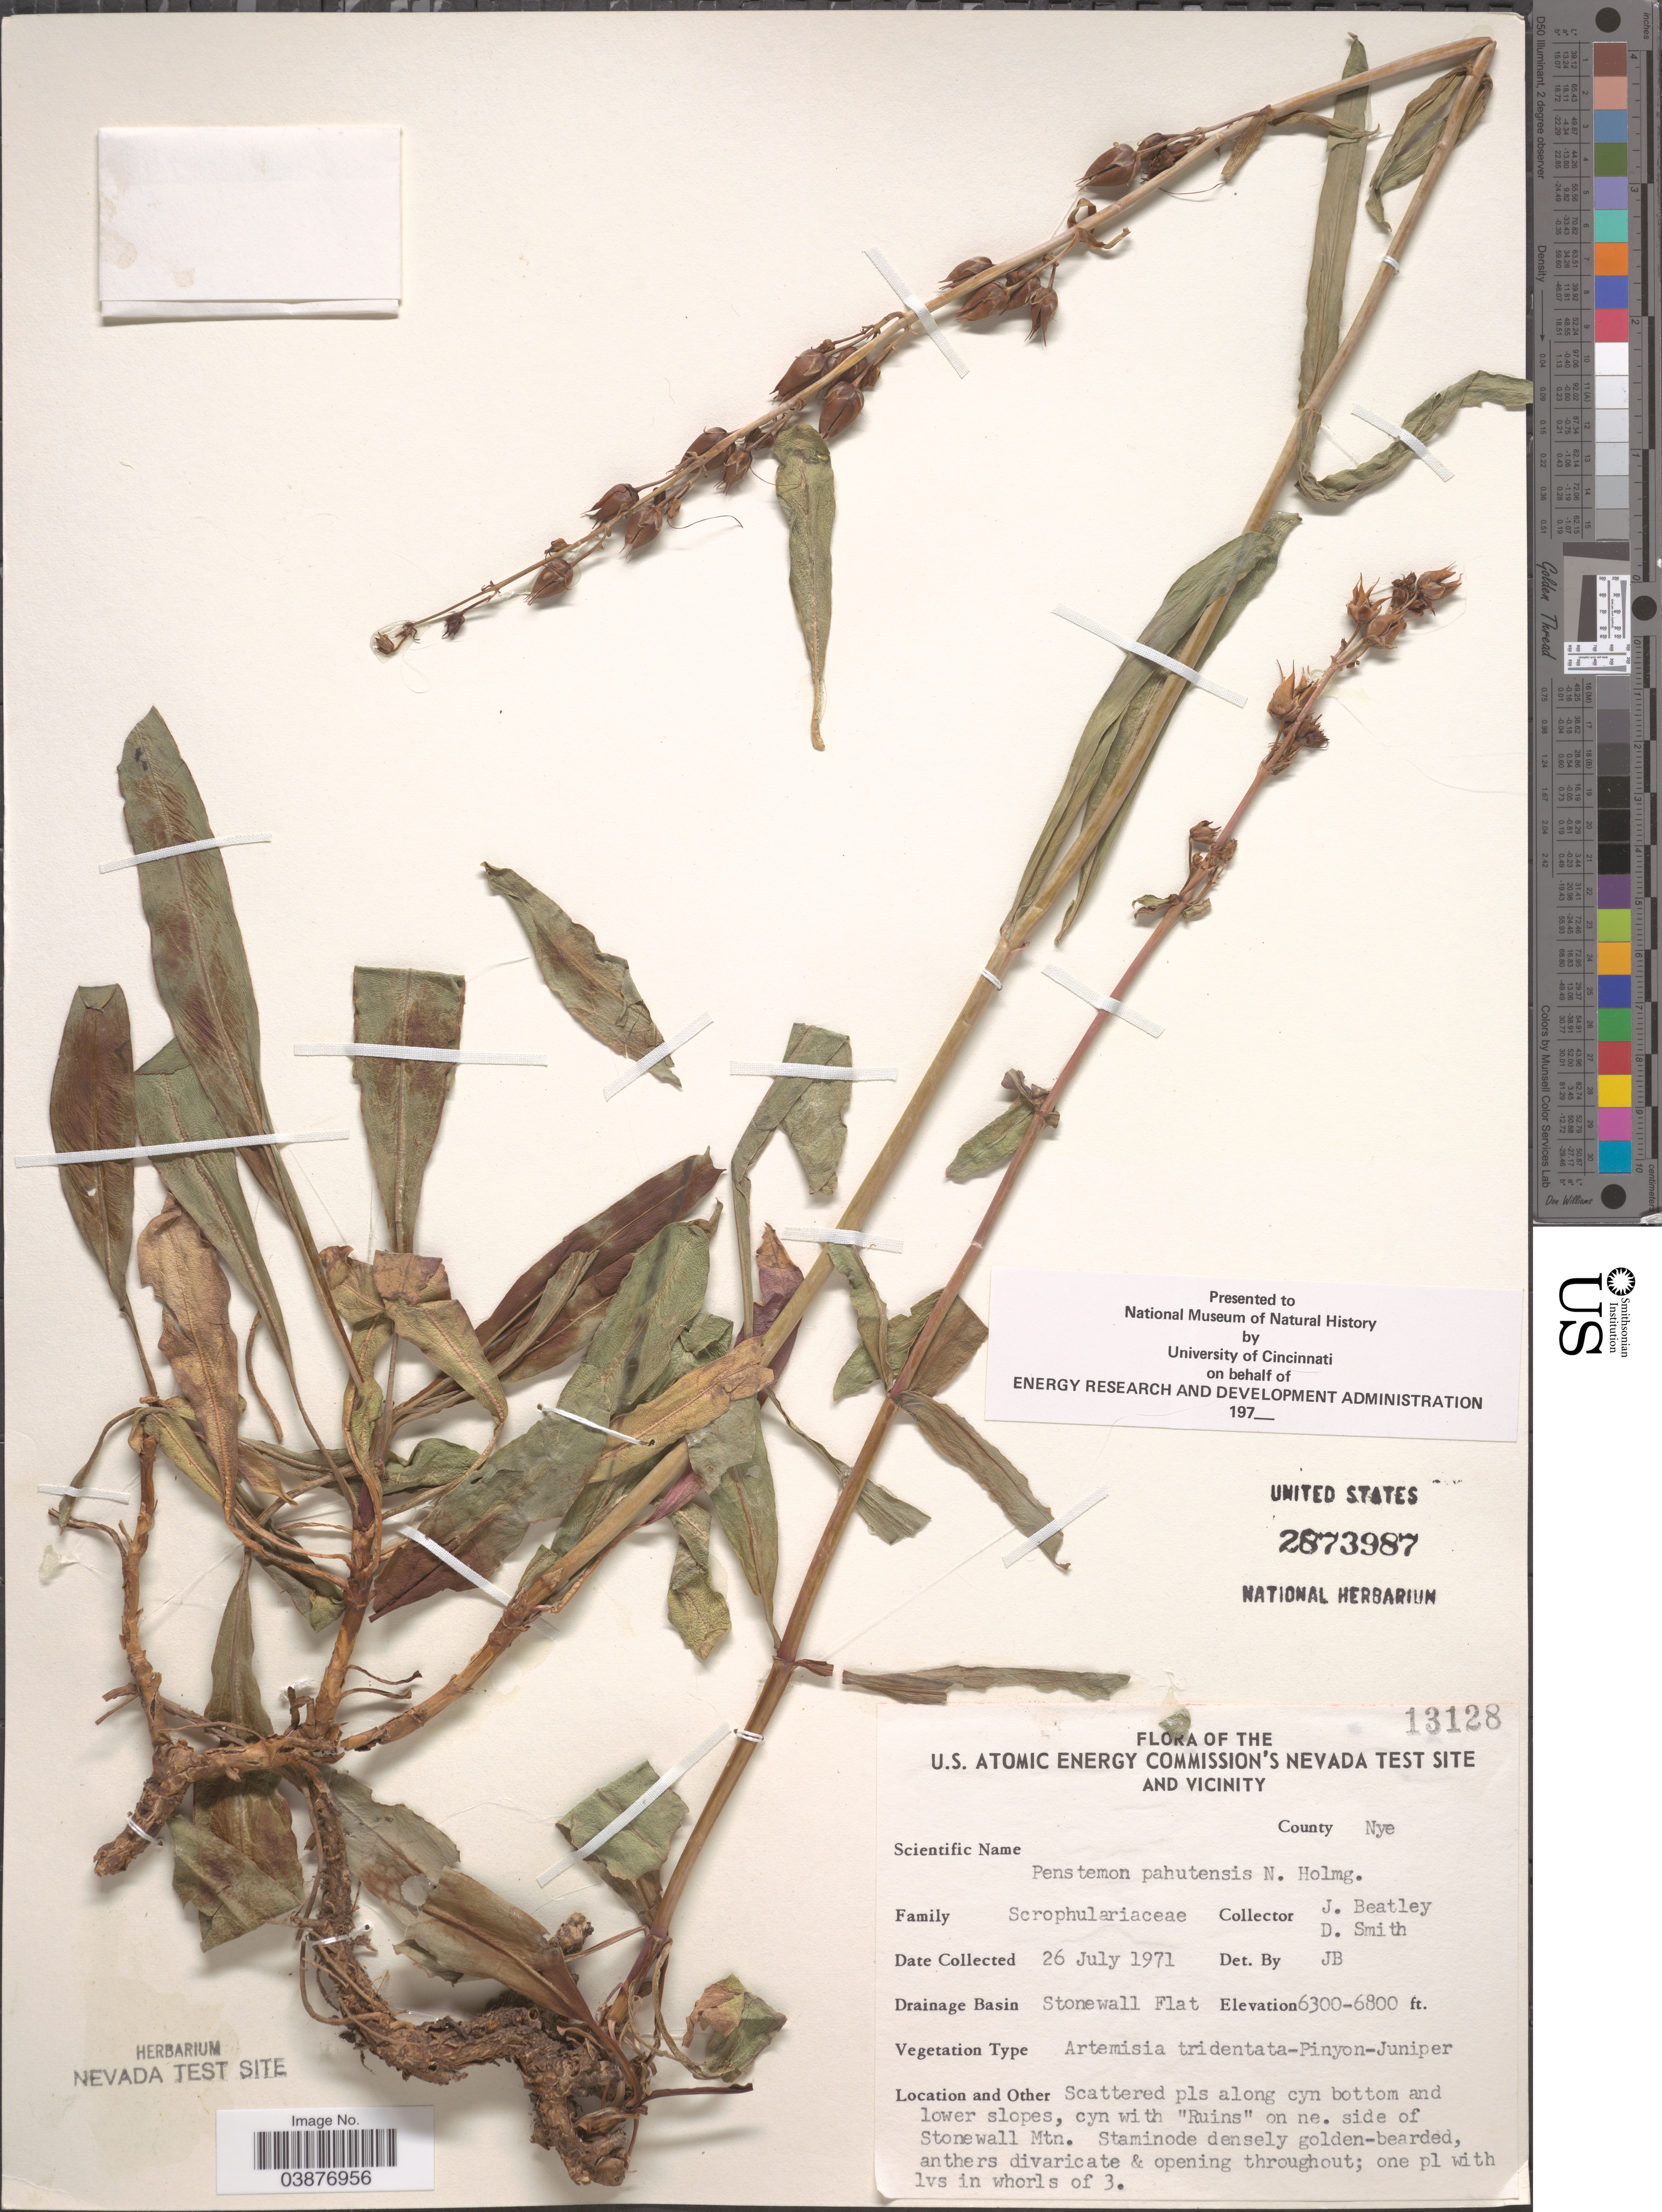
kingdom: Plantae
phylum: Tracheophyta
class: Magnoliopsida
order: Lamiales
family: Plantaginaceae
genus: Penstemon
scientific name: Penstemon pahutensis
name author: N.H. Holmgren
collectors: J. C. Beatley & D. Smith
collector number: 13128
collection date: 1971-07-26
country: United States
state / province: Nevada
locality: U.S. Atomic Energy Commission's Nevada Test Site and Vicinity. County Nye. Drainage Basin Stonewall Flat. Along cyn bottom and lower slopes, cyn with "Ruins" on ne. side of Stonewall Mtn.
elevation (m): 1920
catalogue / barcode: US 2873987